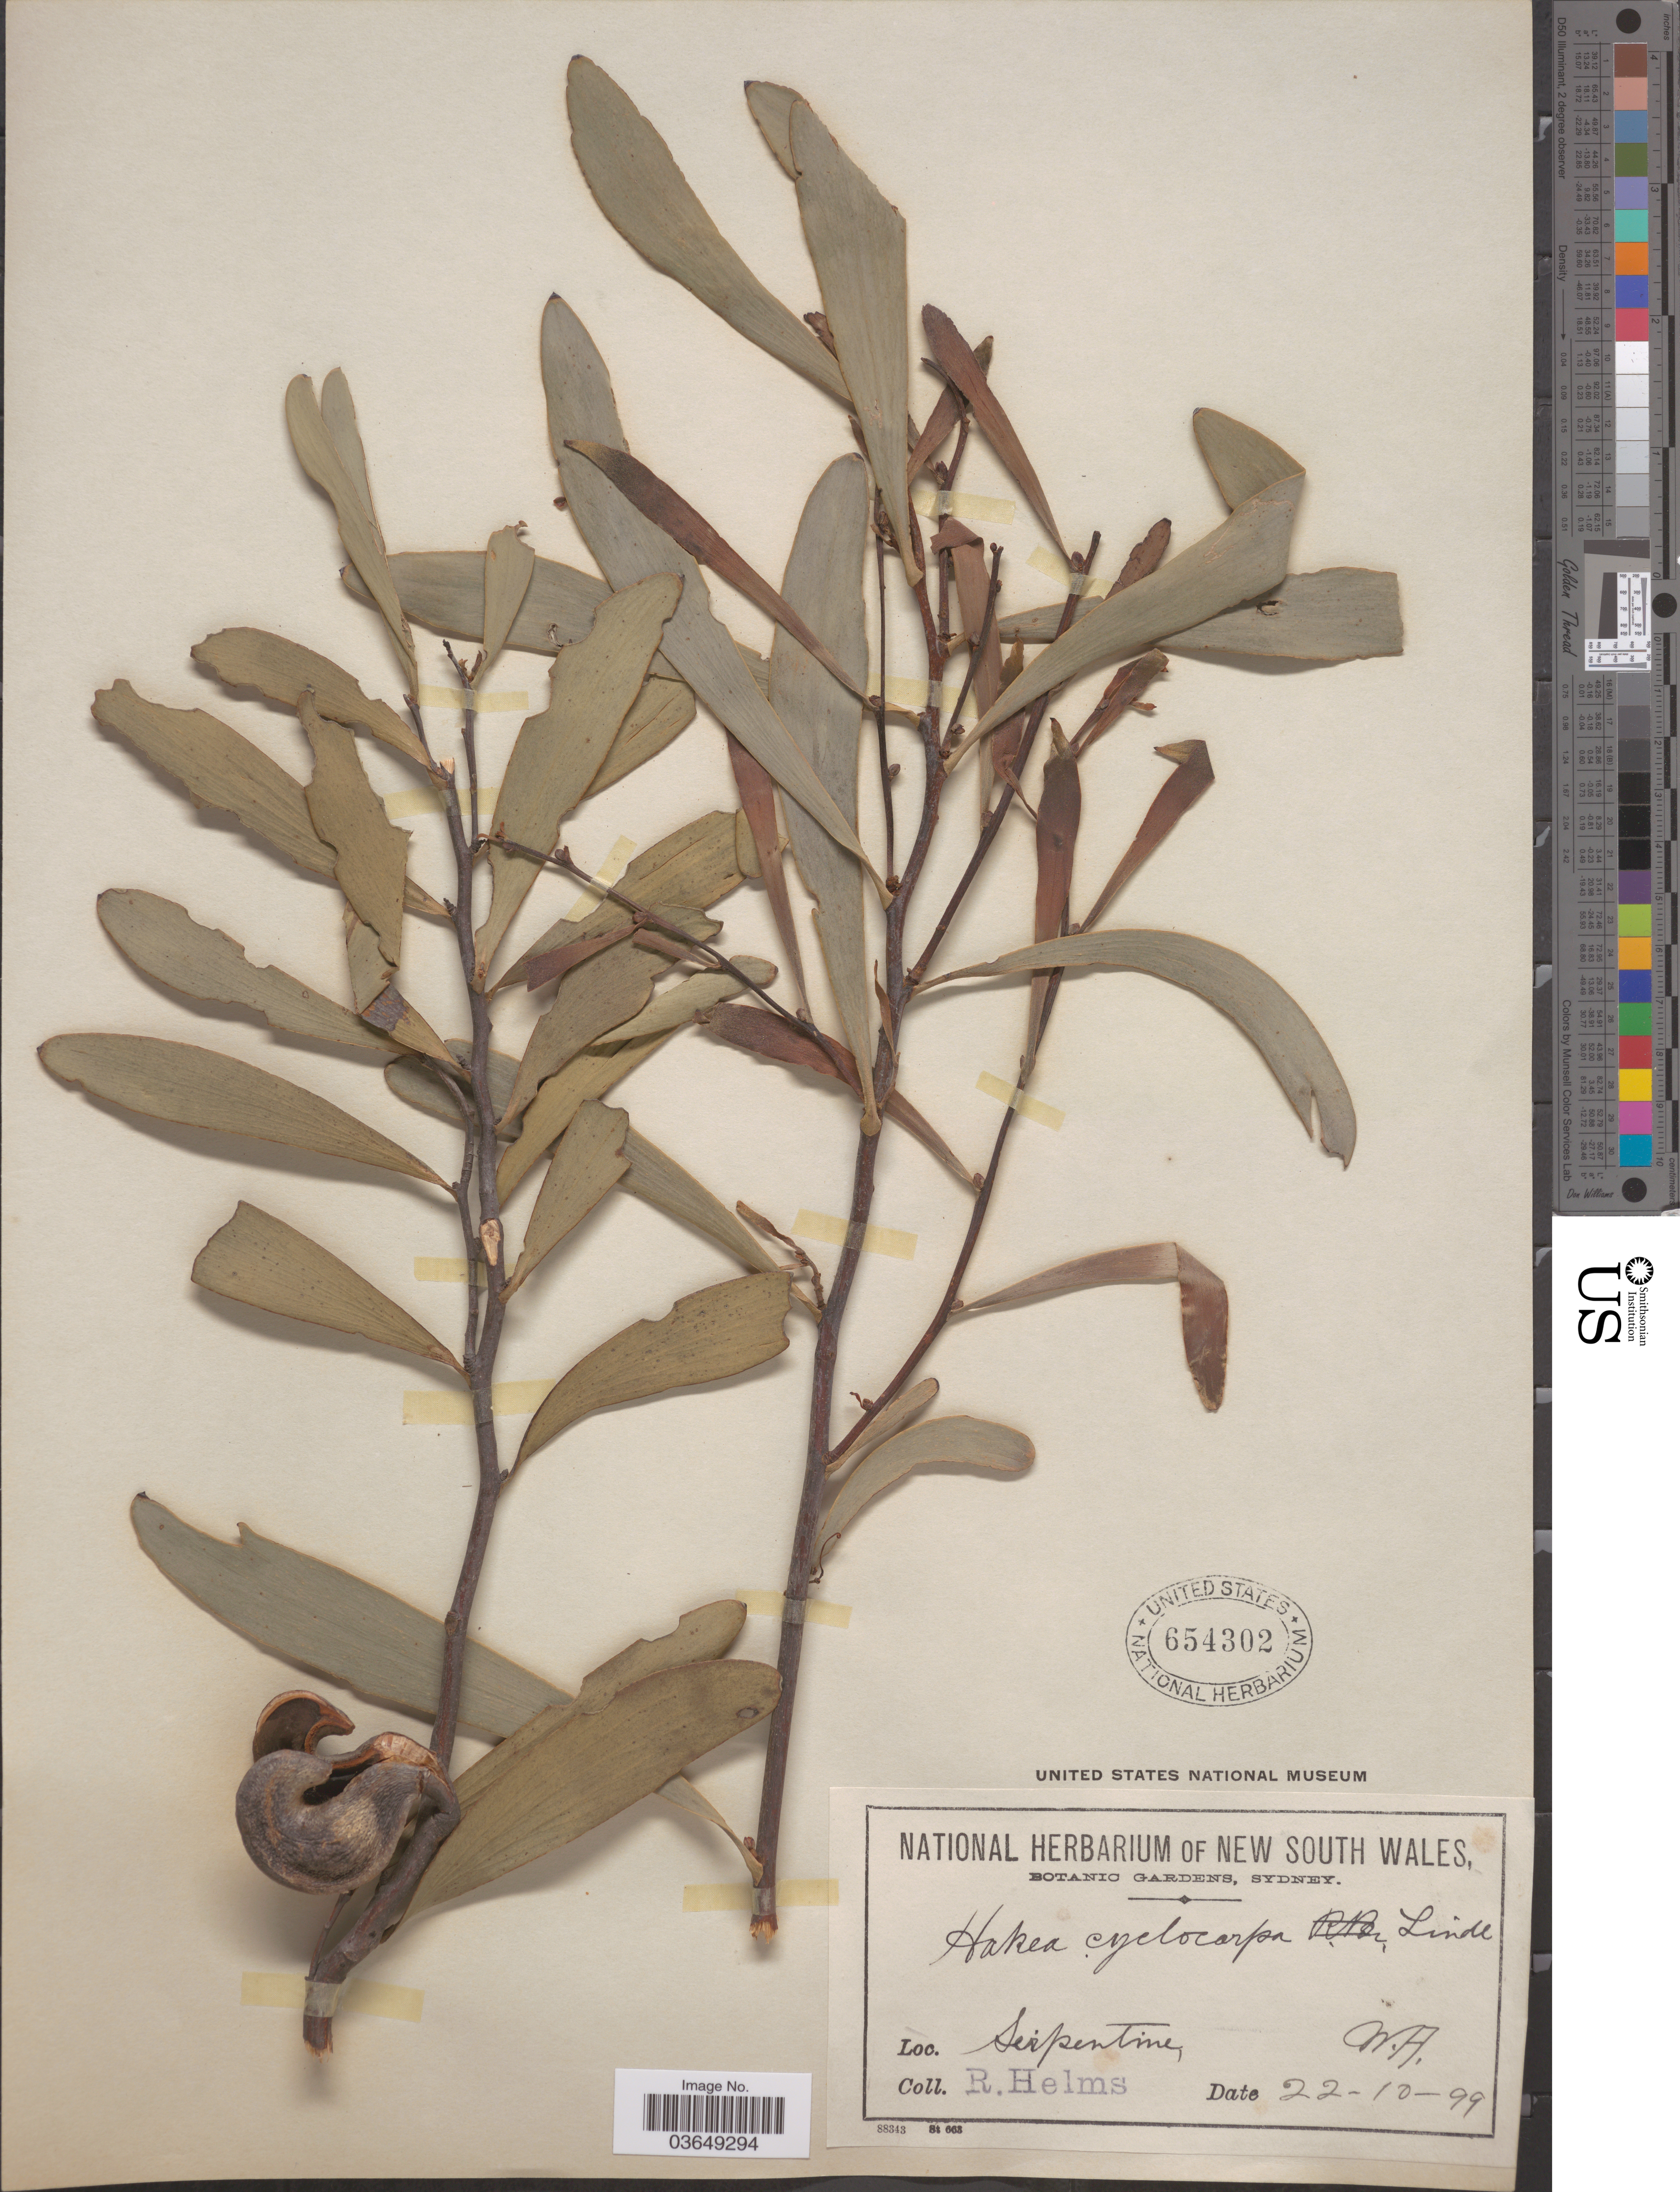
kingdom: Plantae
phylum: Tracheophyta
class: Magnoliopsida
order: Proteales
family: Proteaceae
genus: Hakea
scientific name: Hakea cyclocarpa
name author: Lindl.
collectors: R. Helms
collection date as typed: Transcribed d/m/y: 22/10/99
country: Australia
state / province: Western Australia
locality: Serpentine.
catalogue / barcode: US 654302